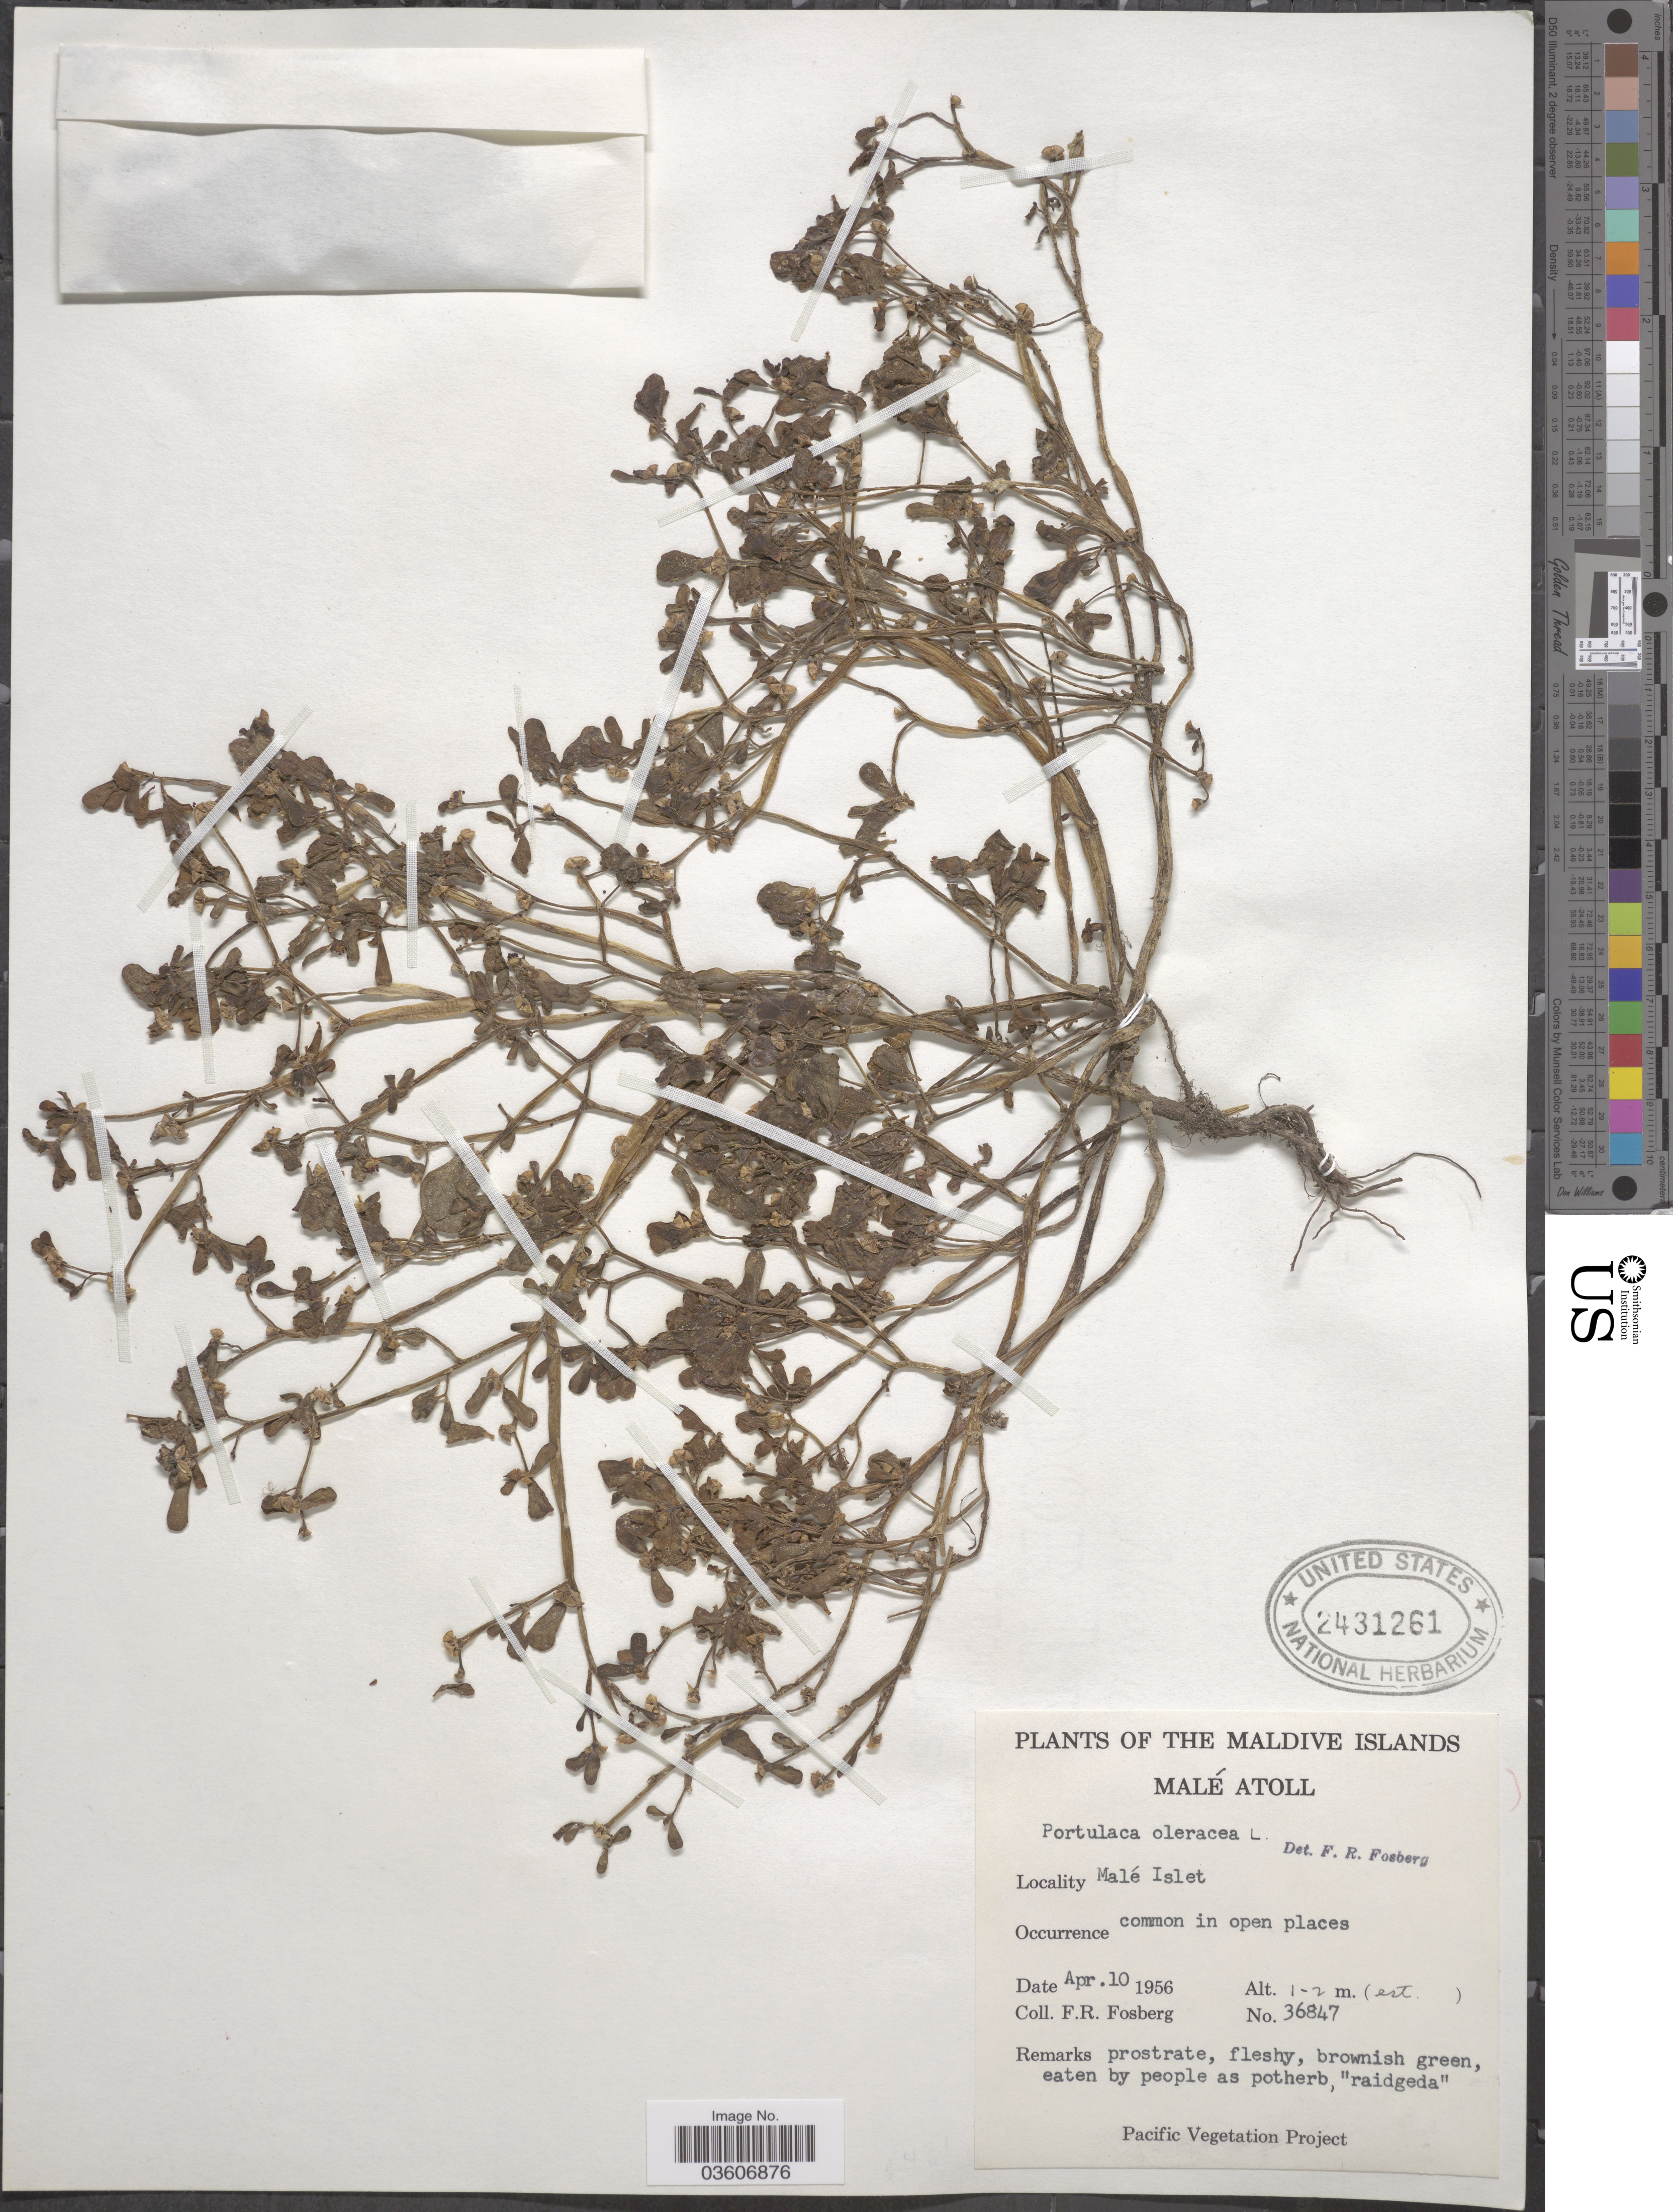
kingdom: Plantae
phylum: Tracheophyta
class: Magnoliopsida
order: Caryophyllales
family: Portulacaceae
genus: Portulaca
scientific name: Portulaca oleracea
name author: L.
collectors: F. R. Fosberg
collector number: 36847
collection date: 1956-04-10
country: Maldive Islands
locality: Malé Atoll, Malé Islet.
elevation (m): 1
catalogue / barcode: US 2431261